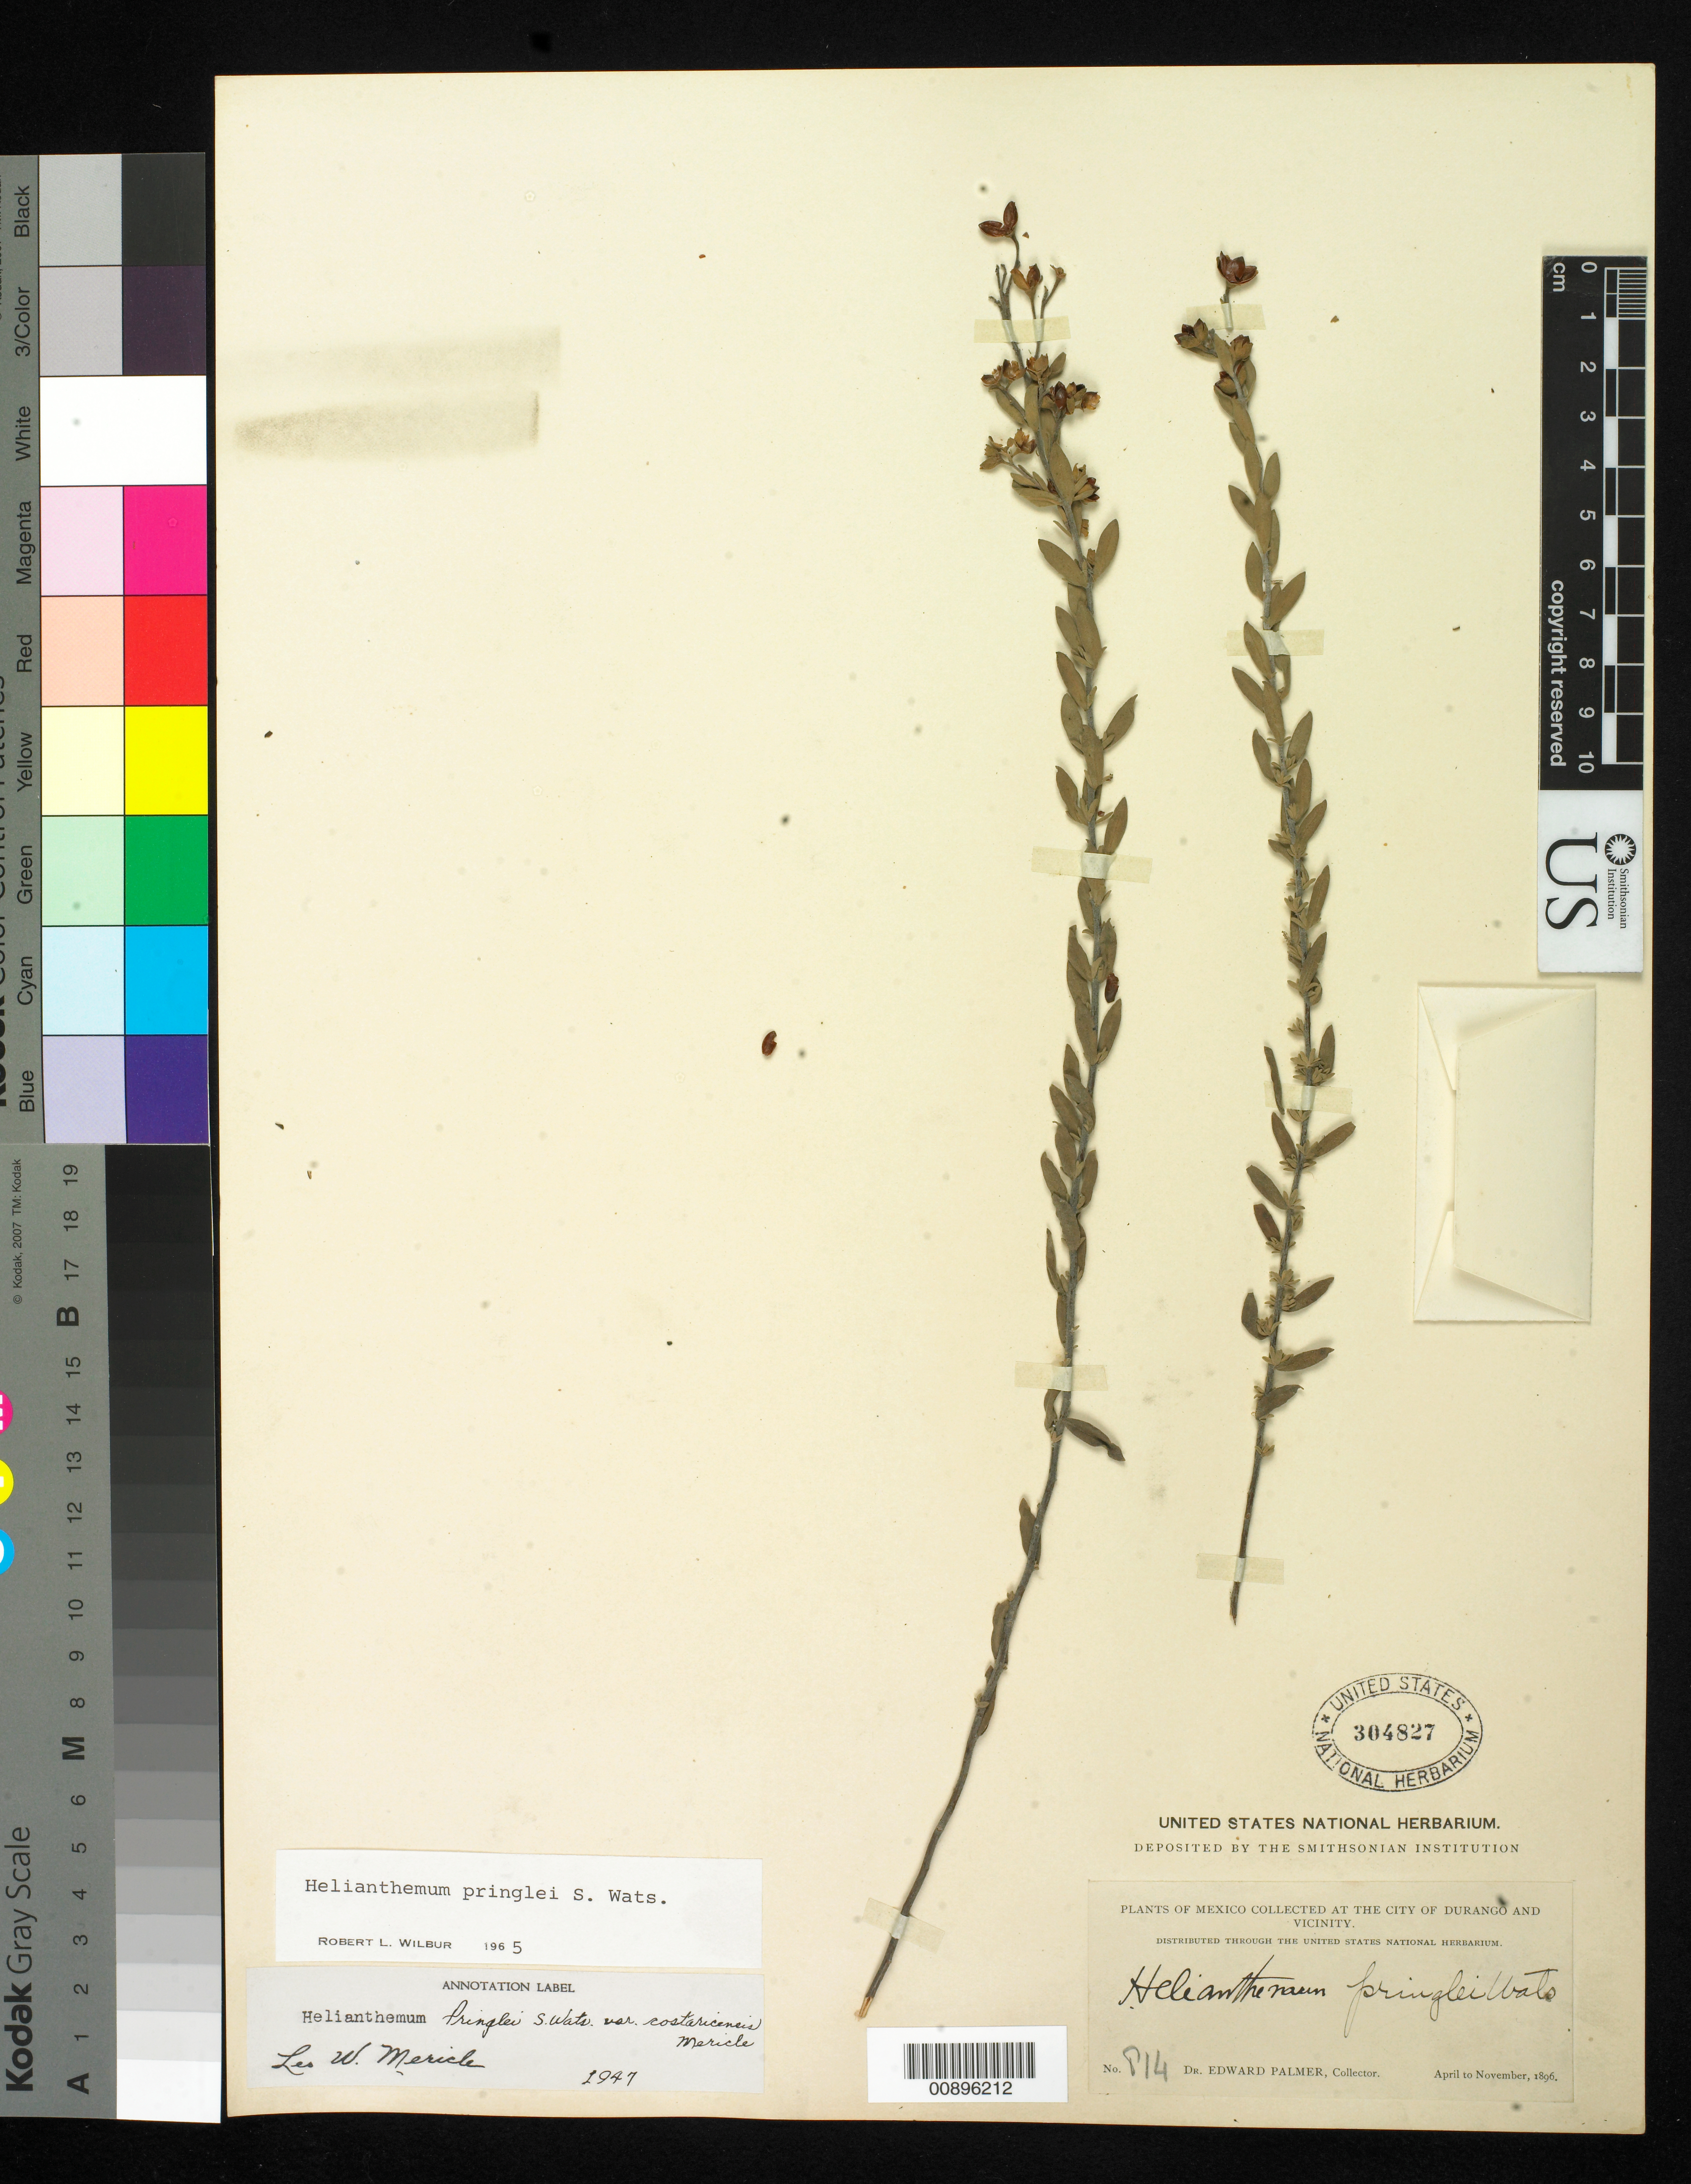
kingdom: Plantae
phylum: Tracheophyta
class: Magnoliopsida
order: Malvales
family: Cistaceae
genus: Helianthemum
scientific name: Helianthemum pringlei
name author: S. Watson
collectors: E. Palmer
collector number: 814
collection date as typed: Apr 1896 to -- Nov 1896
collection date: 1896-04/1896-11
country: Mexico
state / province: Durango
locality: City of Durango and vicinity.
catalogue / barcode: US 304827